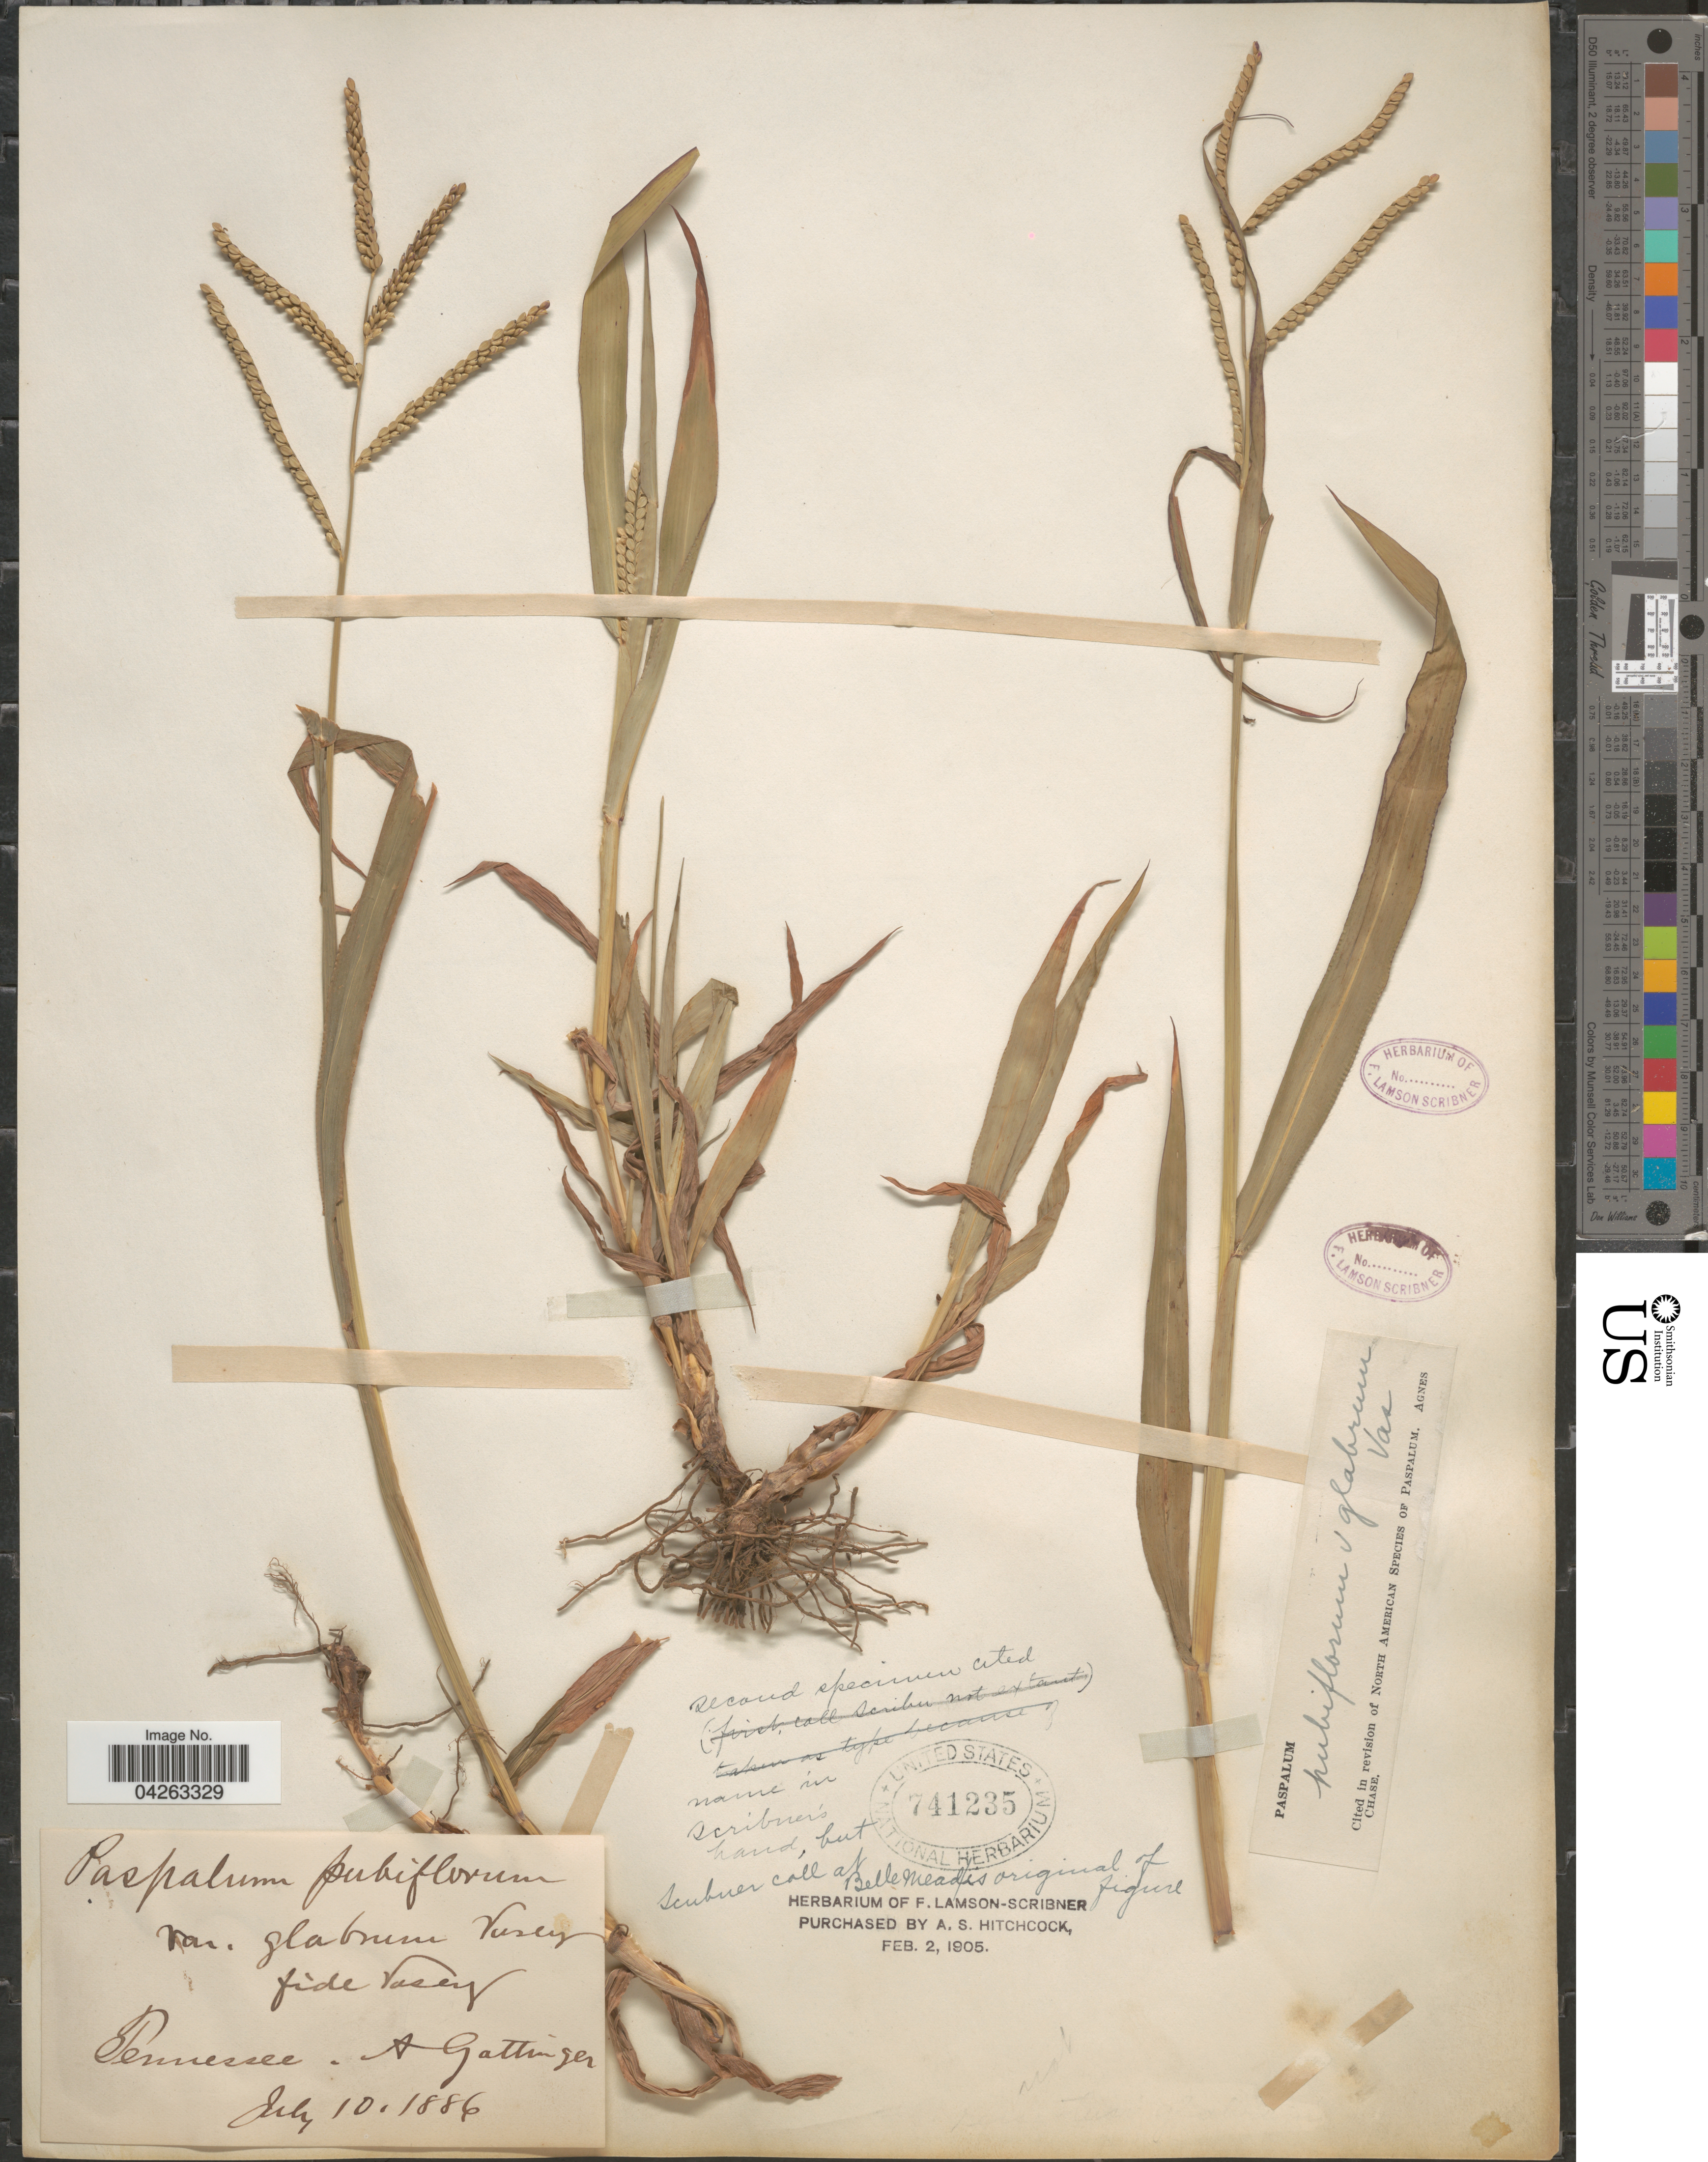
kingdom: Plantae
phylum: Tracheophyta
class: Liliopsida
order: Poales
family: Poaceae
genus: Paspalum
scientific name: Paspalum pubiflorum var. glabrum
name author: Vasey ex Scribn.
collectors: A. Gattinger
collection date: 1886-07-10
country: United States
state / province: Tennessee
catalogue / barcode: US 741235